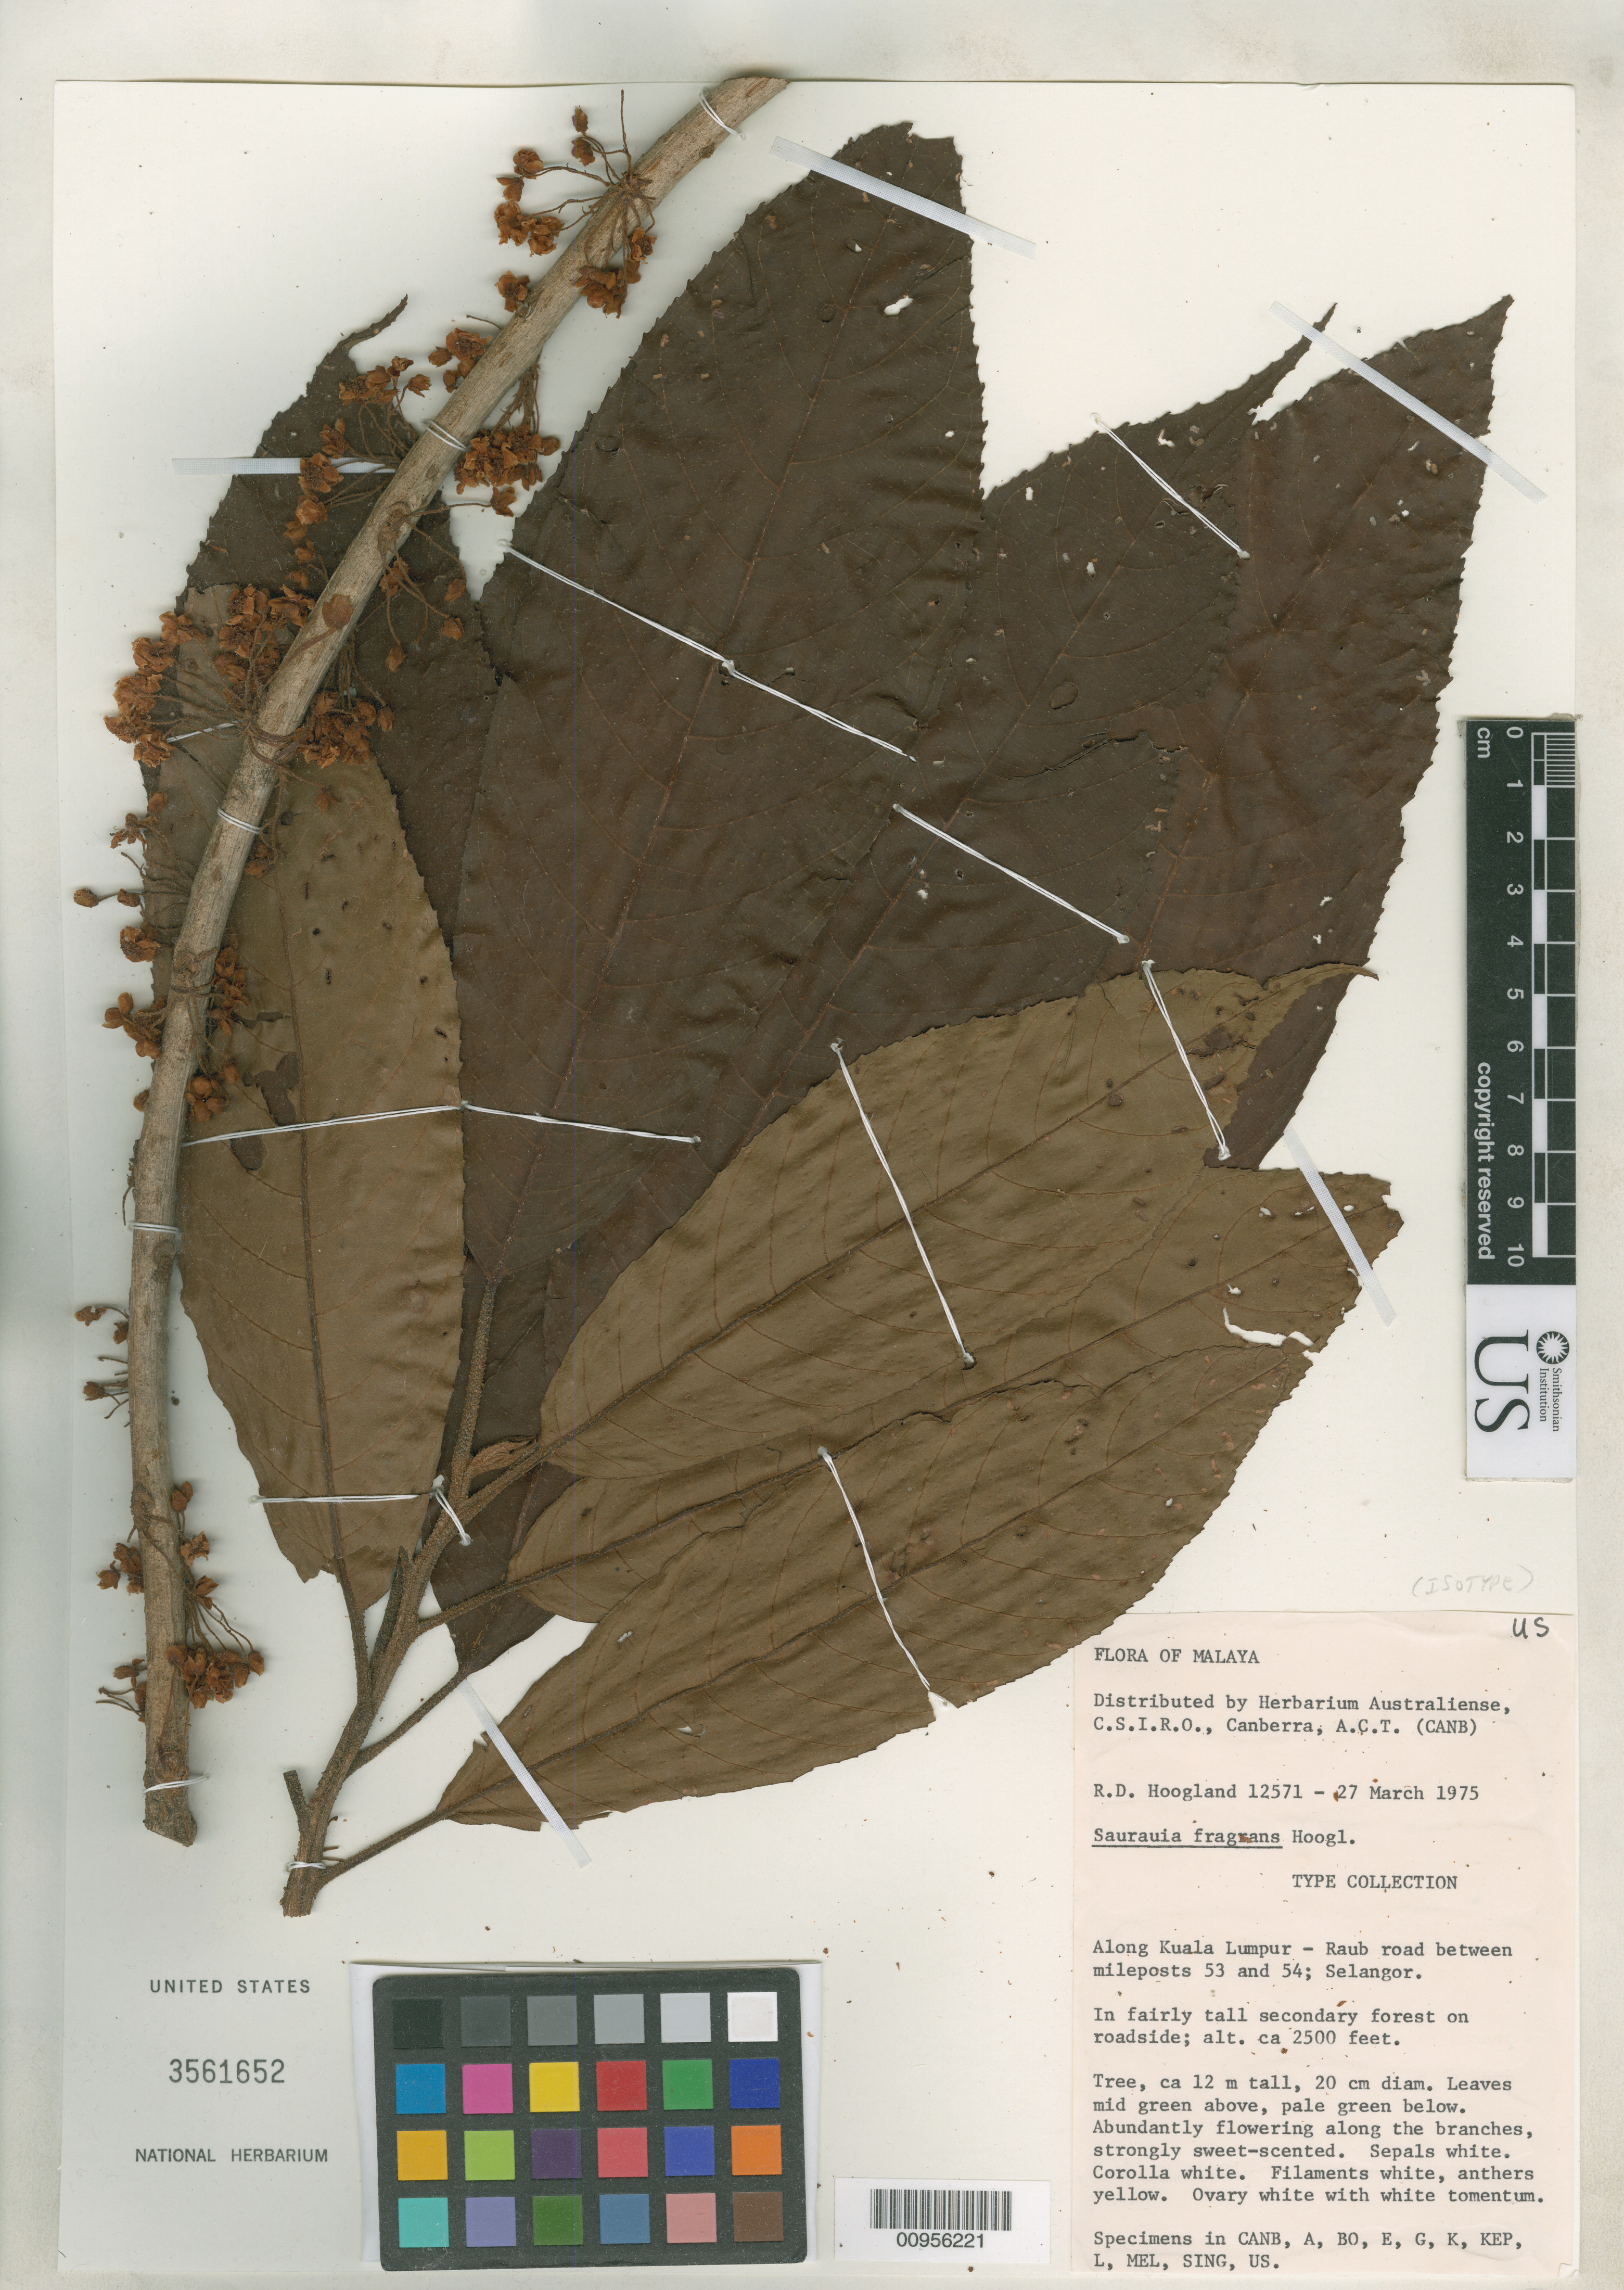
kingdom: Plantae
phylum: Tracheophyta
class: Magnoliopsida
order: Ericales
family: Actinidiaceae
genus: Saurauia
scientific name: Saurauia fragrans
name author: Hoogland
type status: Isotype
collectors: R. D. Hoogland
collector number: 12571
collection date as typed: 27 Mar 1975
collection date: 1975-03-27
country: Malaysia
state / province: Selangor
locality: Along Kuala Lumpur - Raub road between mileposts 53 and 54; Selangor.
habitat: In fairly tall secondary forest on roadside.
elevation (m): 762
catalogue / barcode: US 3561652